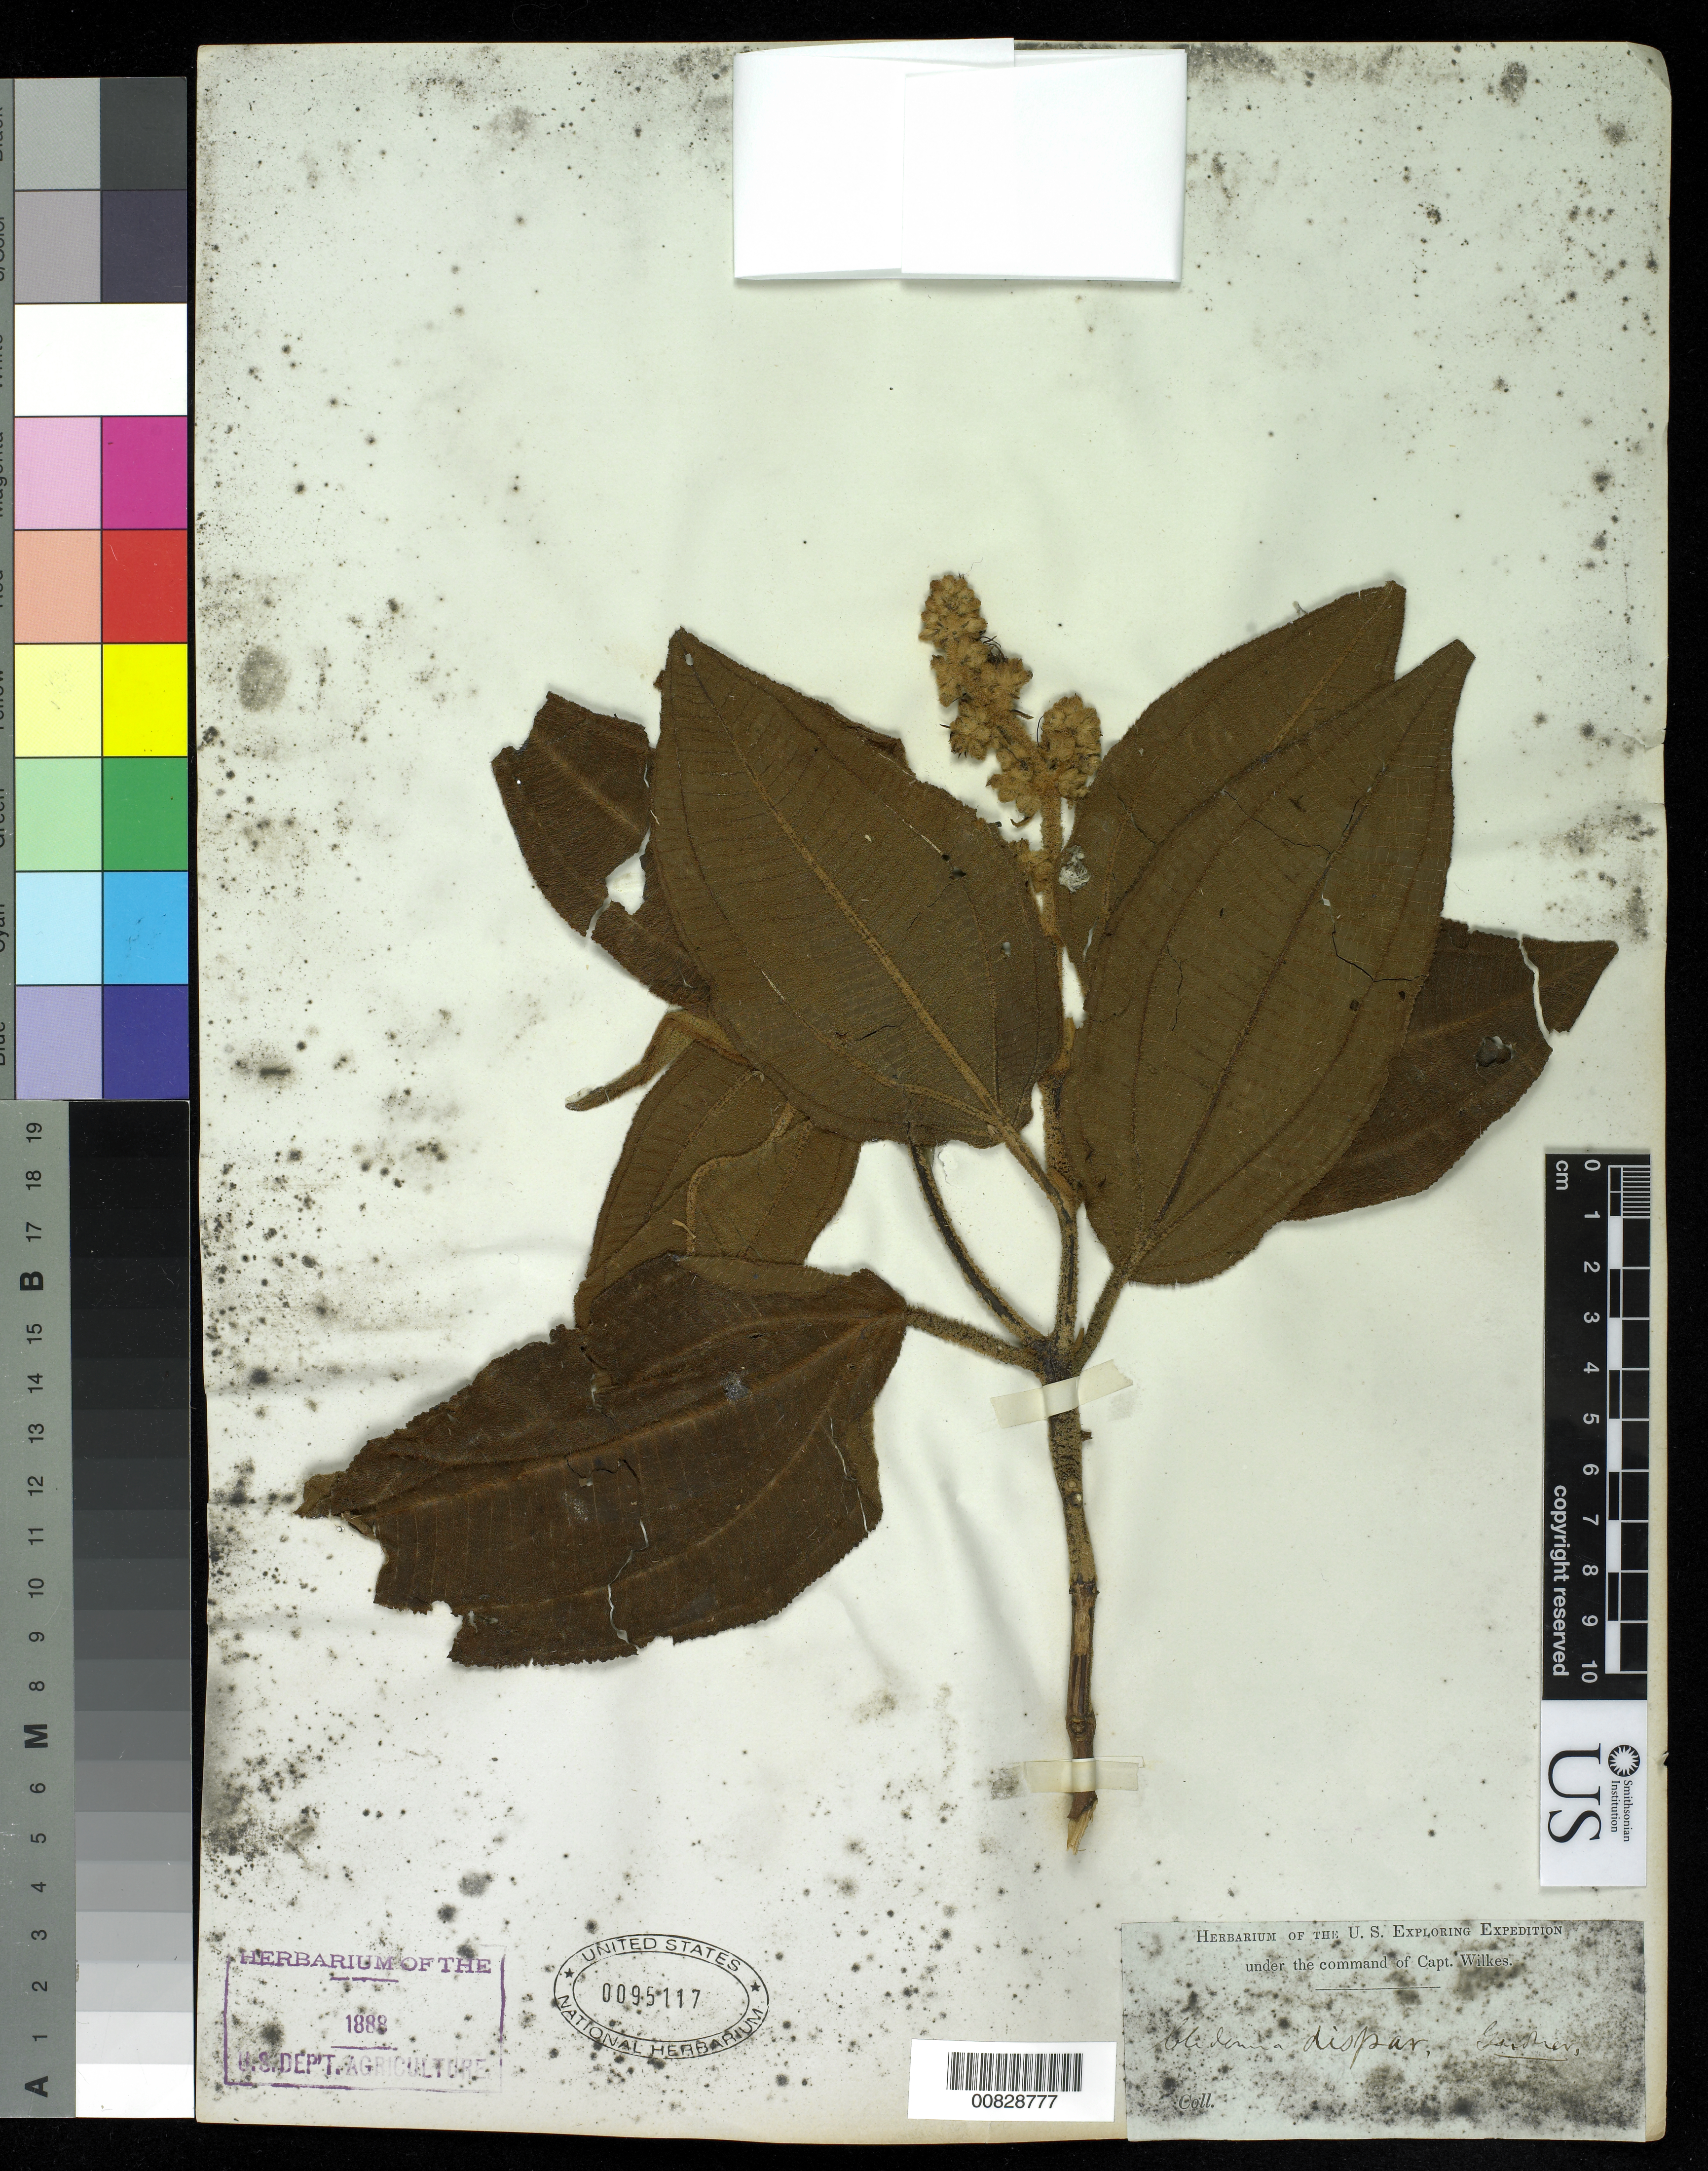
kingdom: Plantae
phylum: Tracheophyta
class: Magnoliopsida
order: Myrtales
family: Melastomataceae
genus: Leandra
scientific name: Leandra carassana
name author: (DC.) Cogn.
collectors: Wilkes Explor. Exped.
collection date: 1838/1842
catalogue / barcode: US 95117